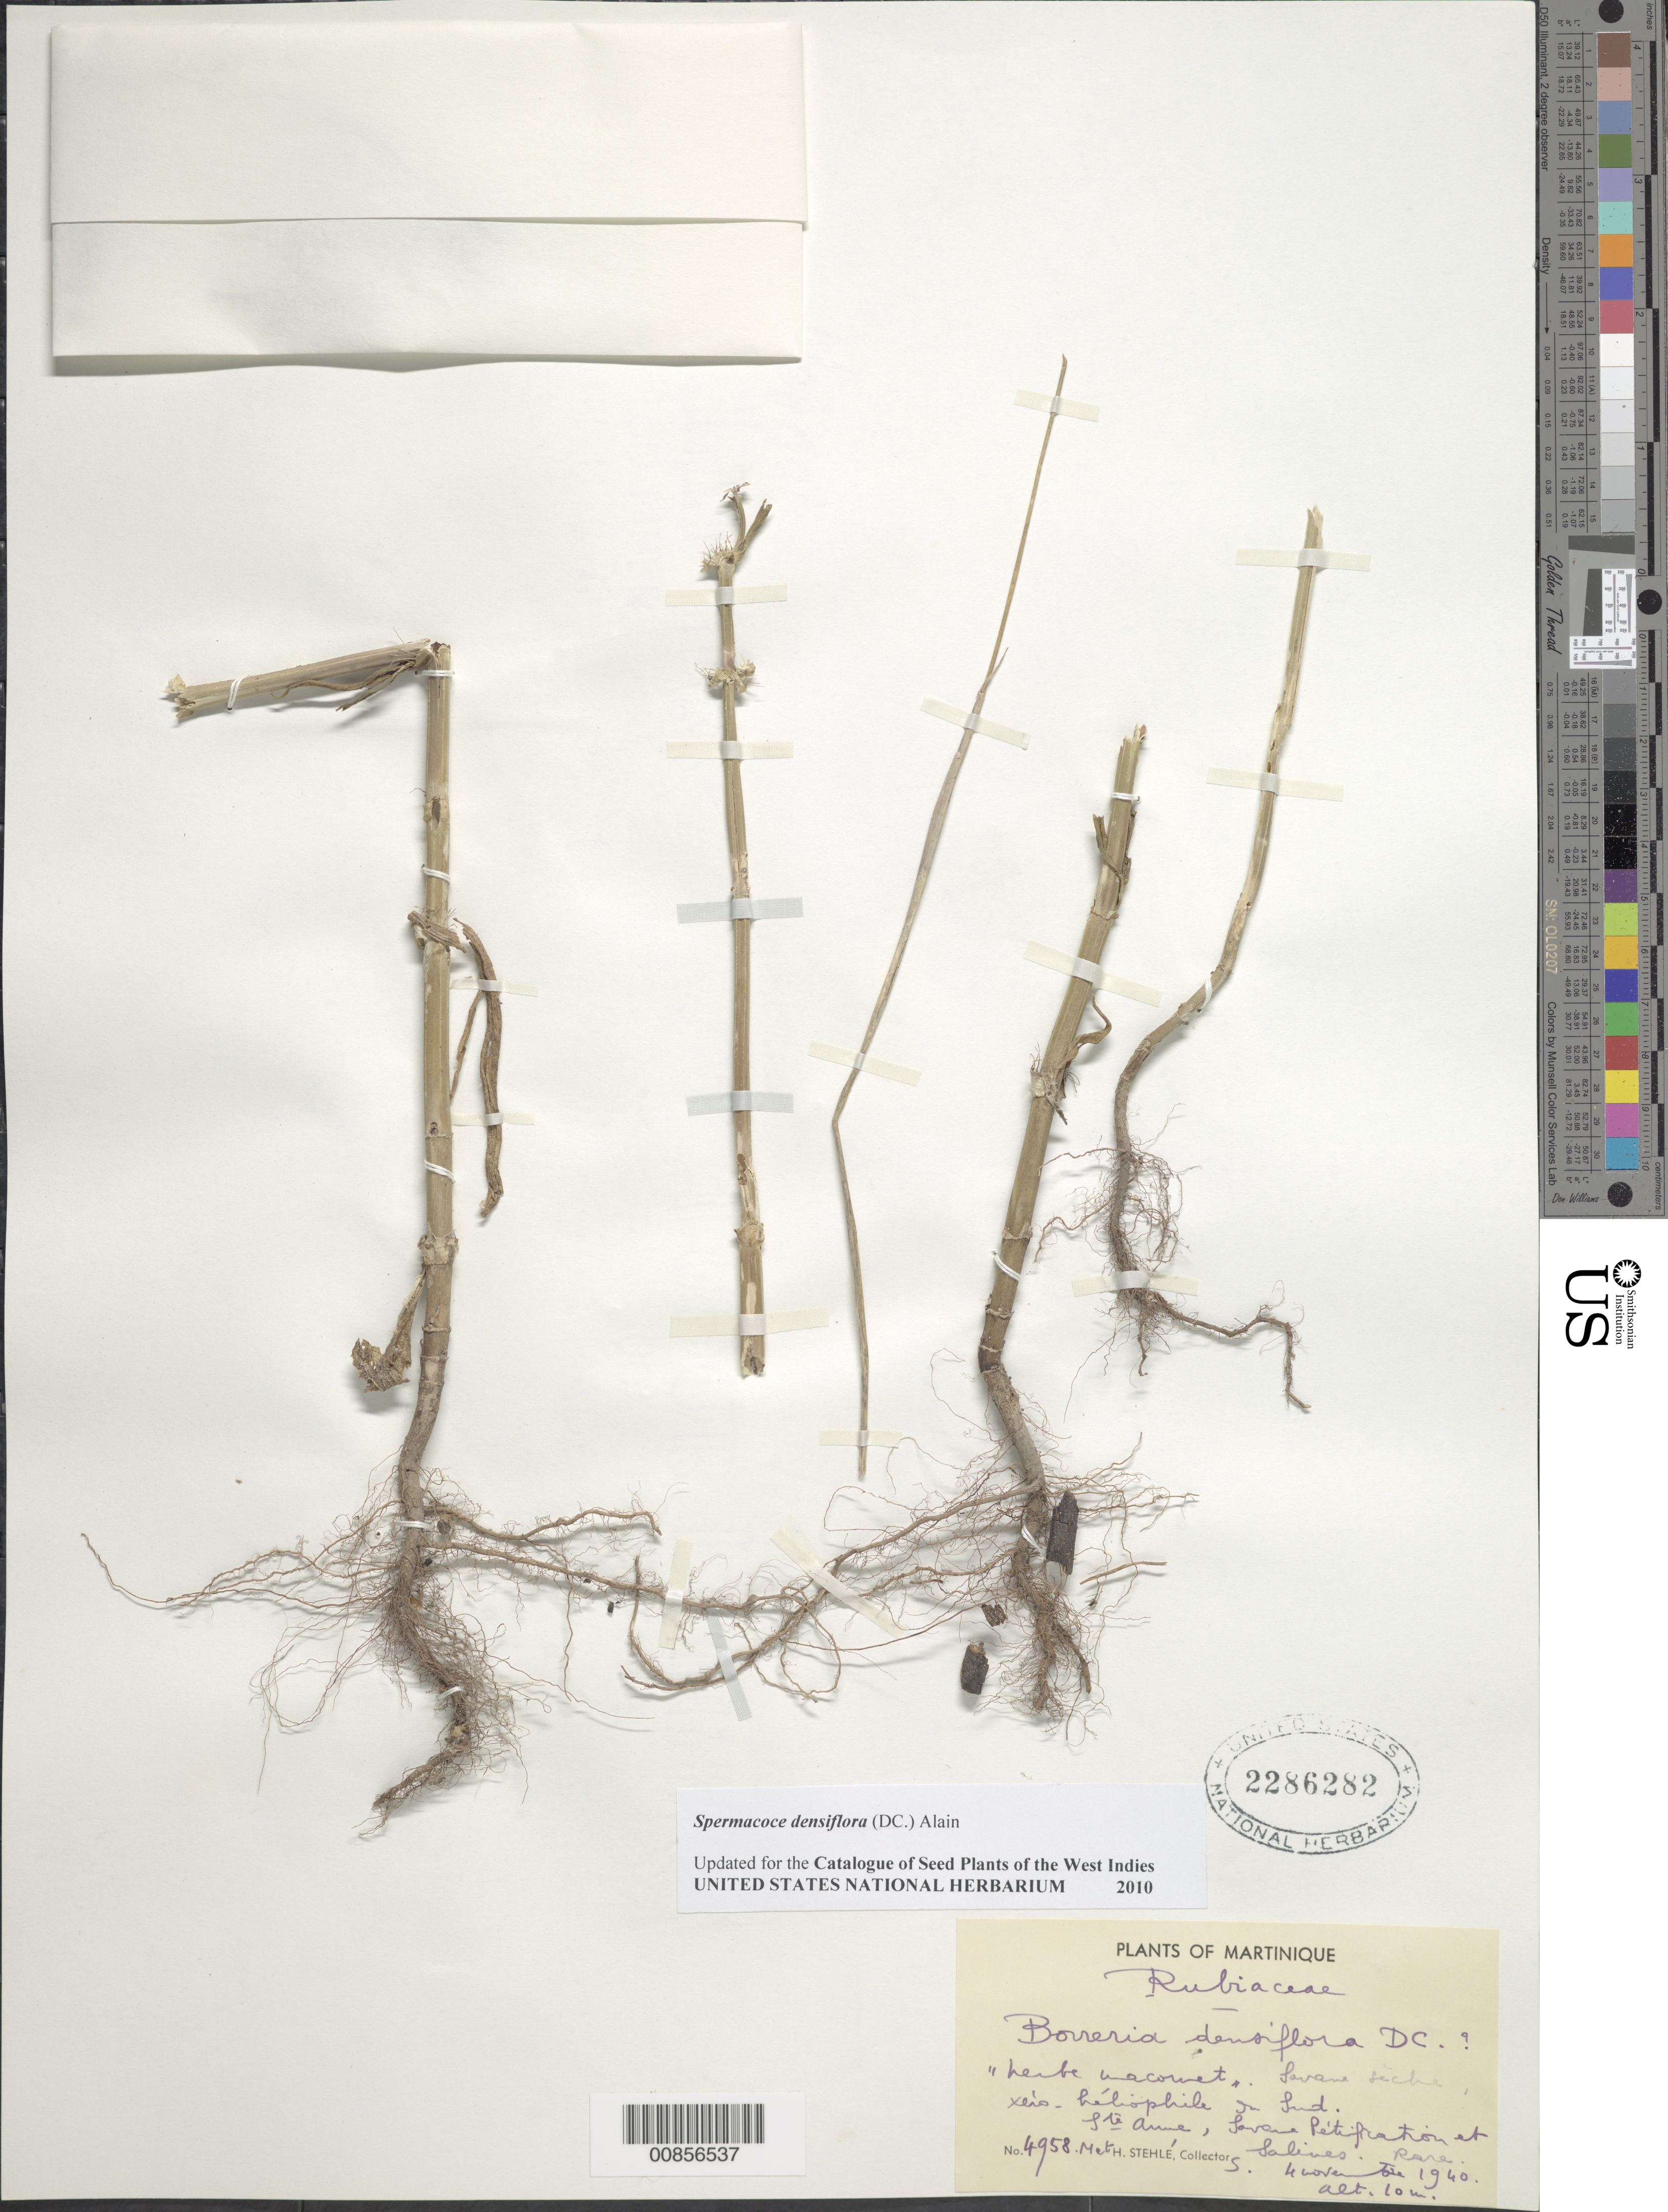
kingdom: Plantae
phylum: Tracheophyta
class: Magnoliopsida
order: Gentianales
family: Rubiaceae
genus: Spermacoce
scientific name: Spermacoce densiflora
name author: (DC.) Alain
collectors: M. Stehlé & H. Stehlé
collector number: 4958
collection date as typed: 04 Nov 1940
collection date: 1940-11-04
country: Martinique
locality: Ste. Anne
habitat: Savane pétrification et salines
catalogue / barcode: US 2286282